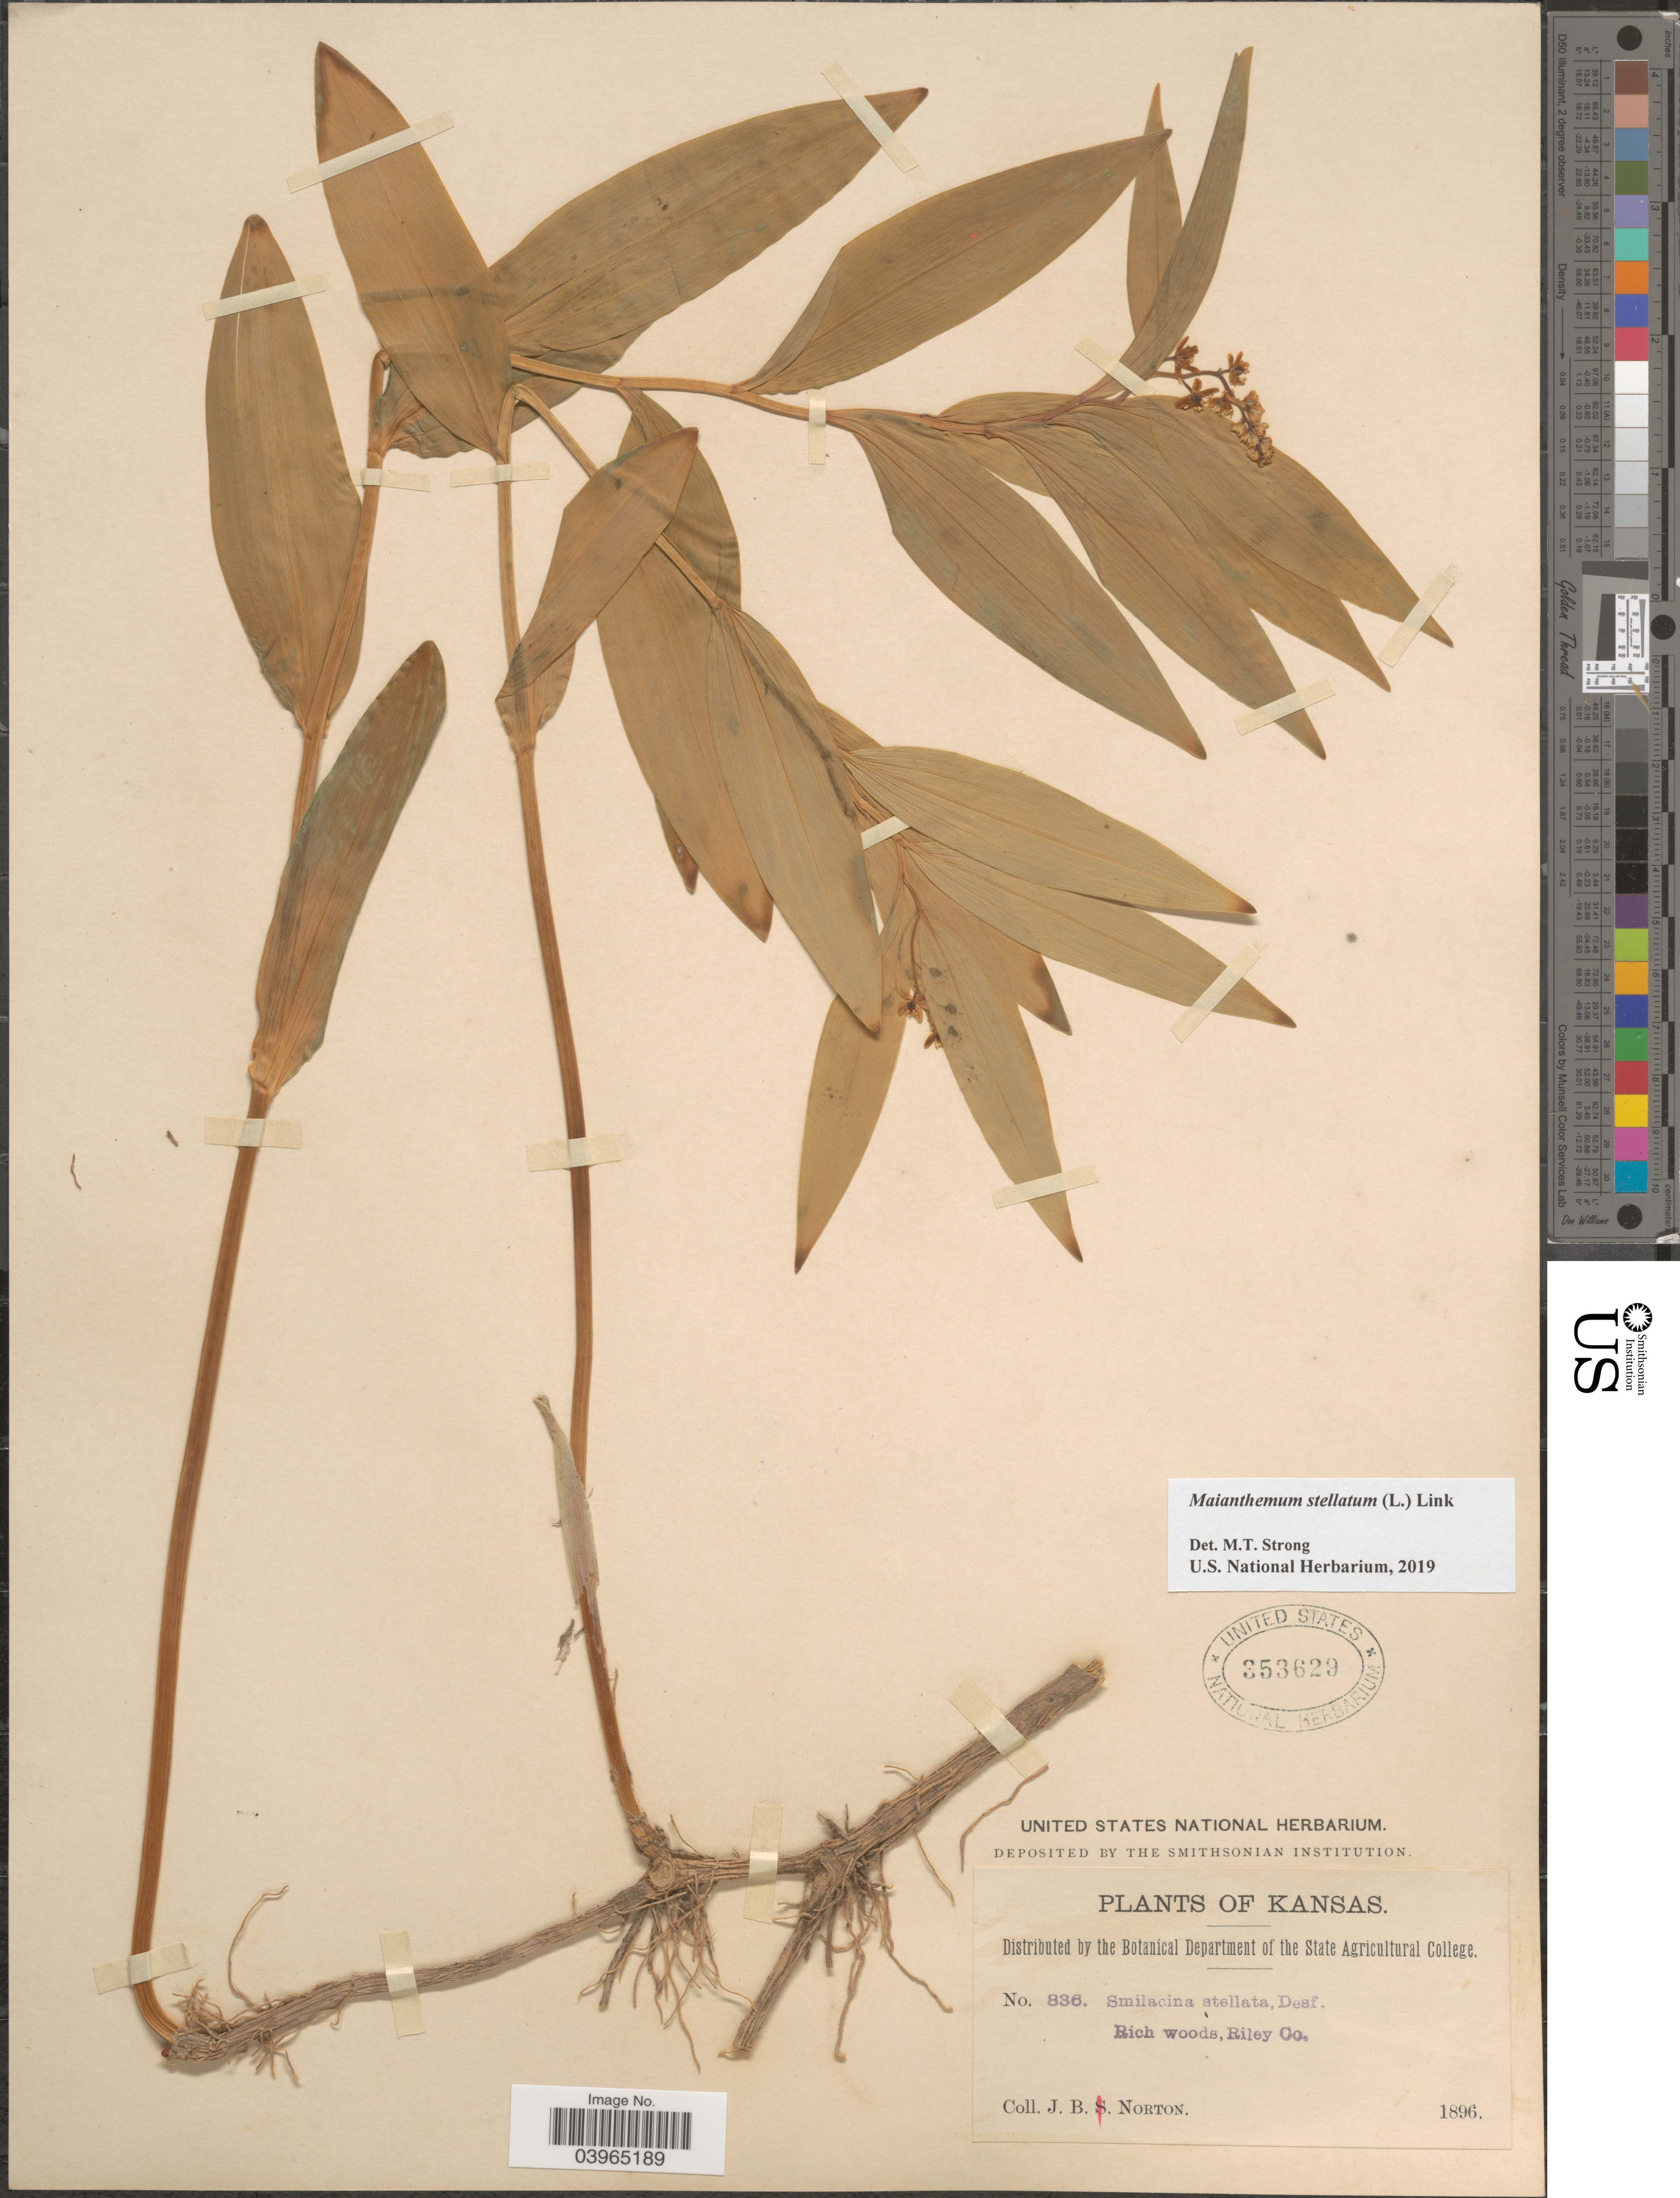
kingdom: Plantae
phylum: Tracheophyta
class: Liliopsida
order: Asparagales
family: Asparagaceae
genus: Maianthemum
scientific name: Maianthemum stellatum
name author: (L.) Link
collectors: J. B. Norton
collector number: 836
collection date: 1896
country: United States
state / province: Kansas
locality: Riley Co.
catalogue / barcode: US 353629